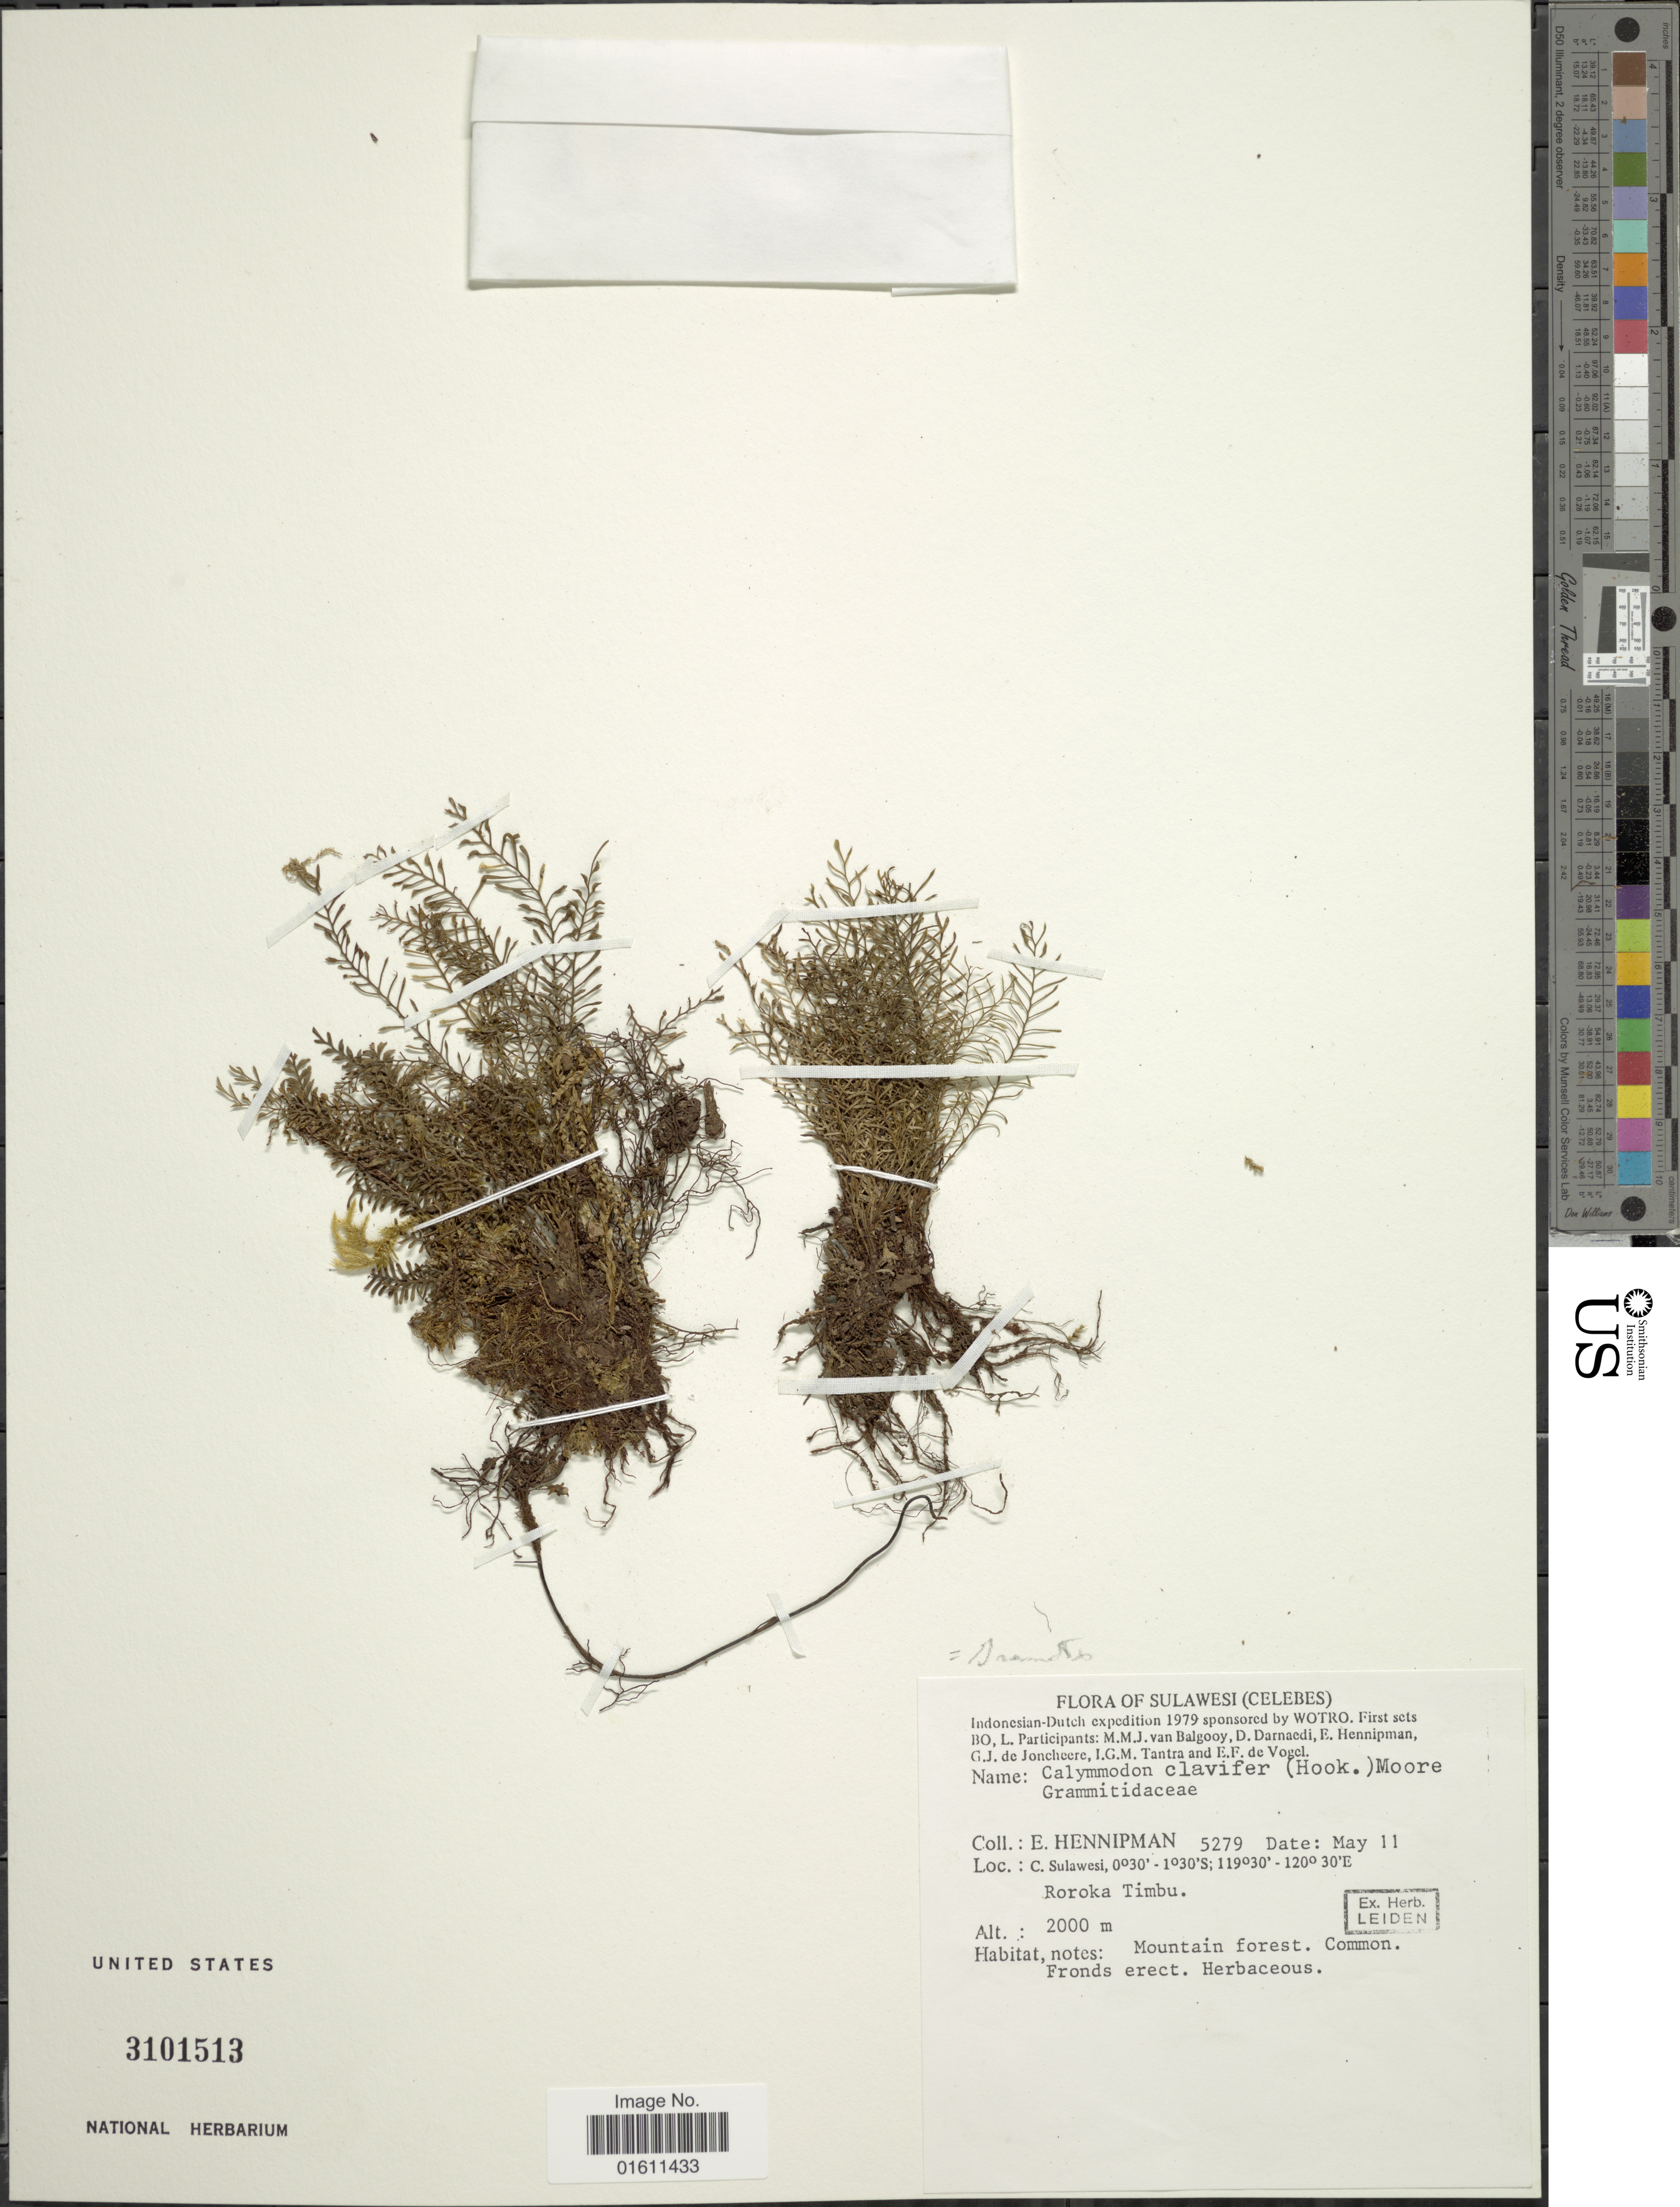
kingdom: Plantae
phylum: Tracheophyta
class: Polypodiopsida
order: Polypodiales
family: Polypodiaceae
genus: Calymmodon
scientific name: Calymmodon clavifer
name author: (Hook.) T. Moore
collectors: E. Hennipman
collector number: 5279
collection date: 1979-05-11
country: Indonesia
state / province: Sulawesi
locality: Sulawesi (Celebes), C. Sulawesi, Roroka Timbu.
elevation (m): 2000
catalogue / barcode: US 3101513